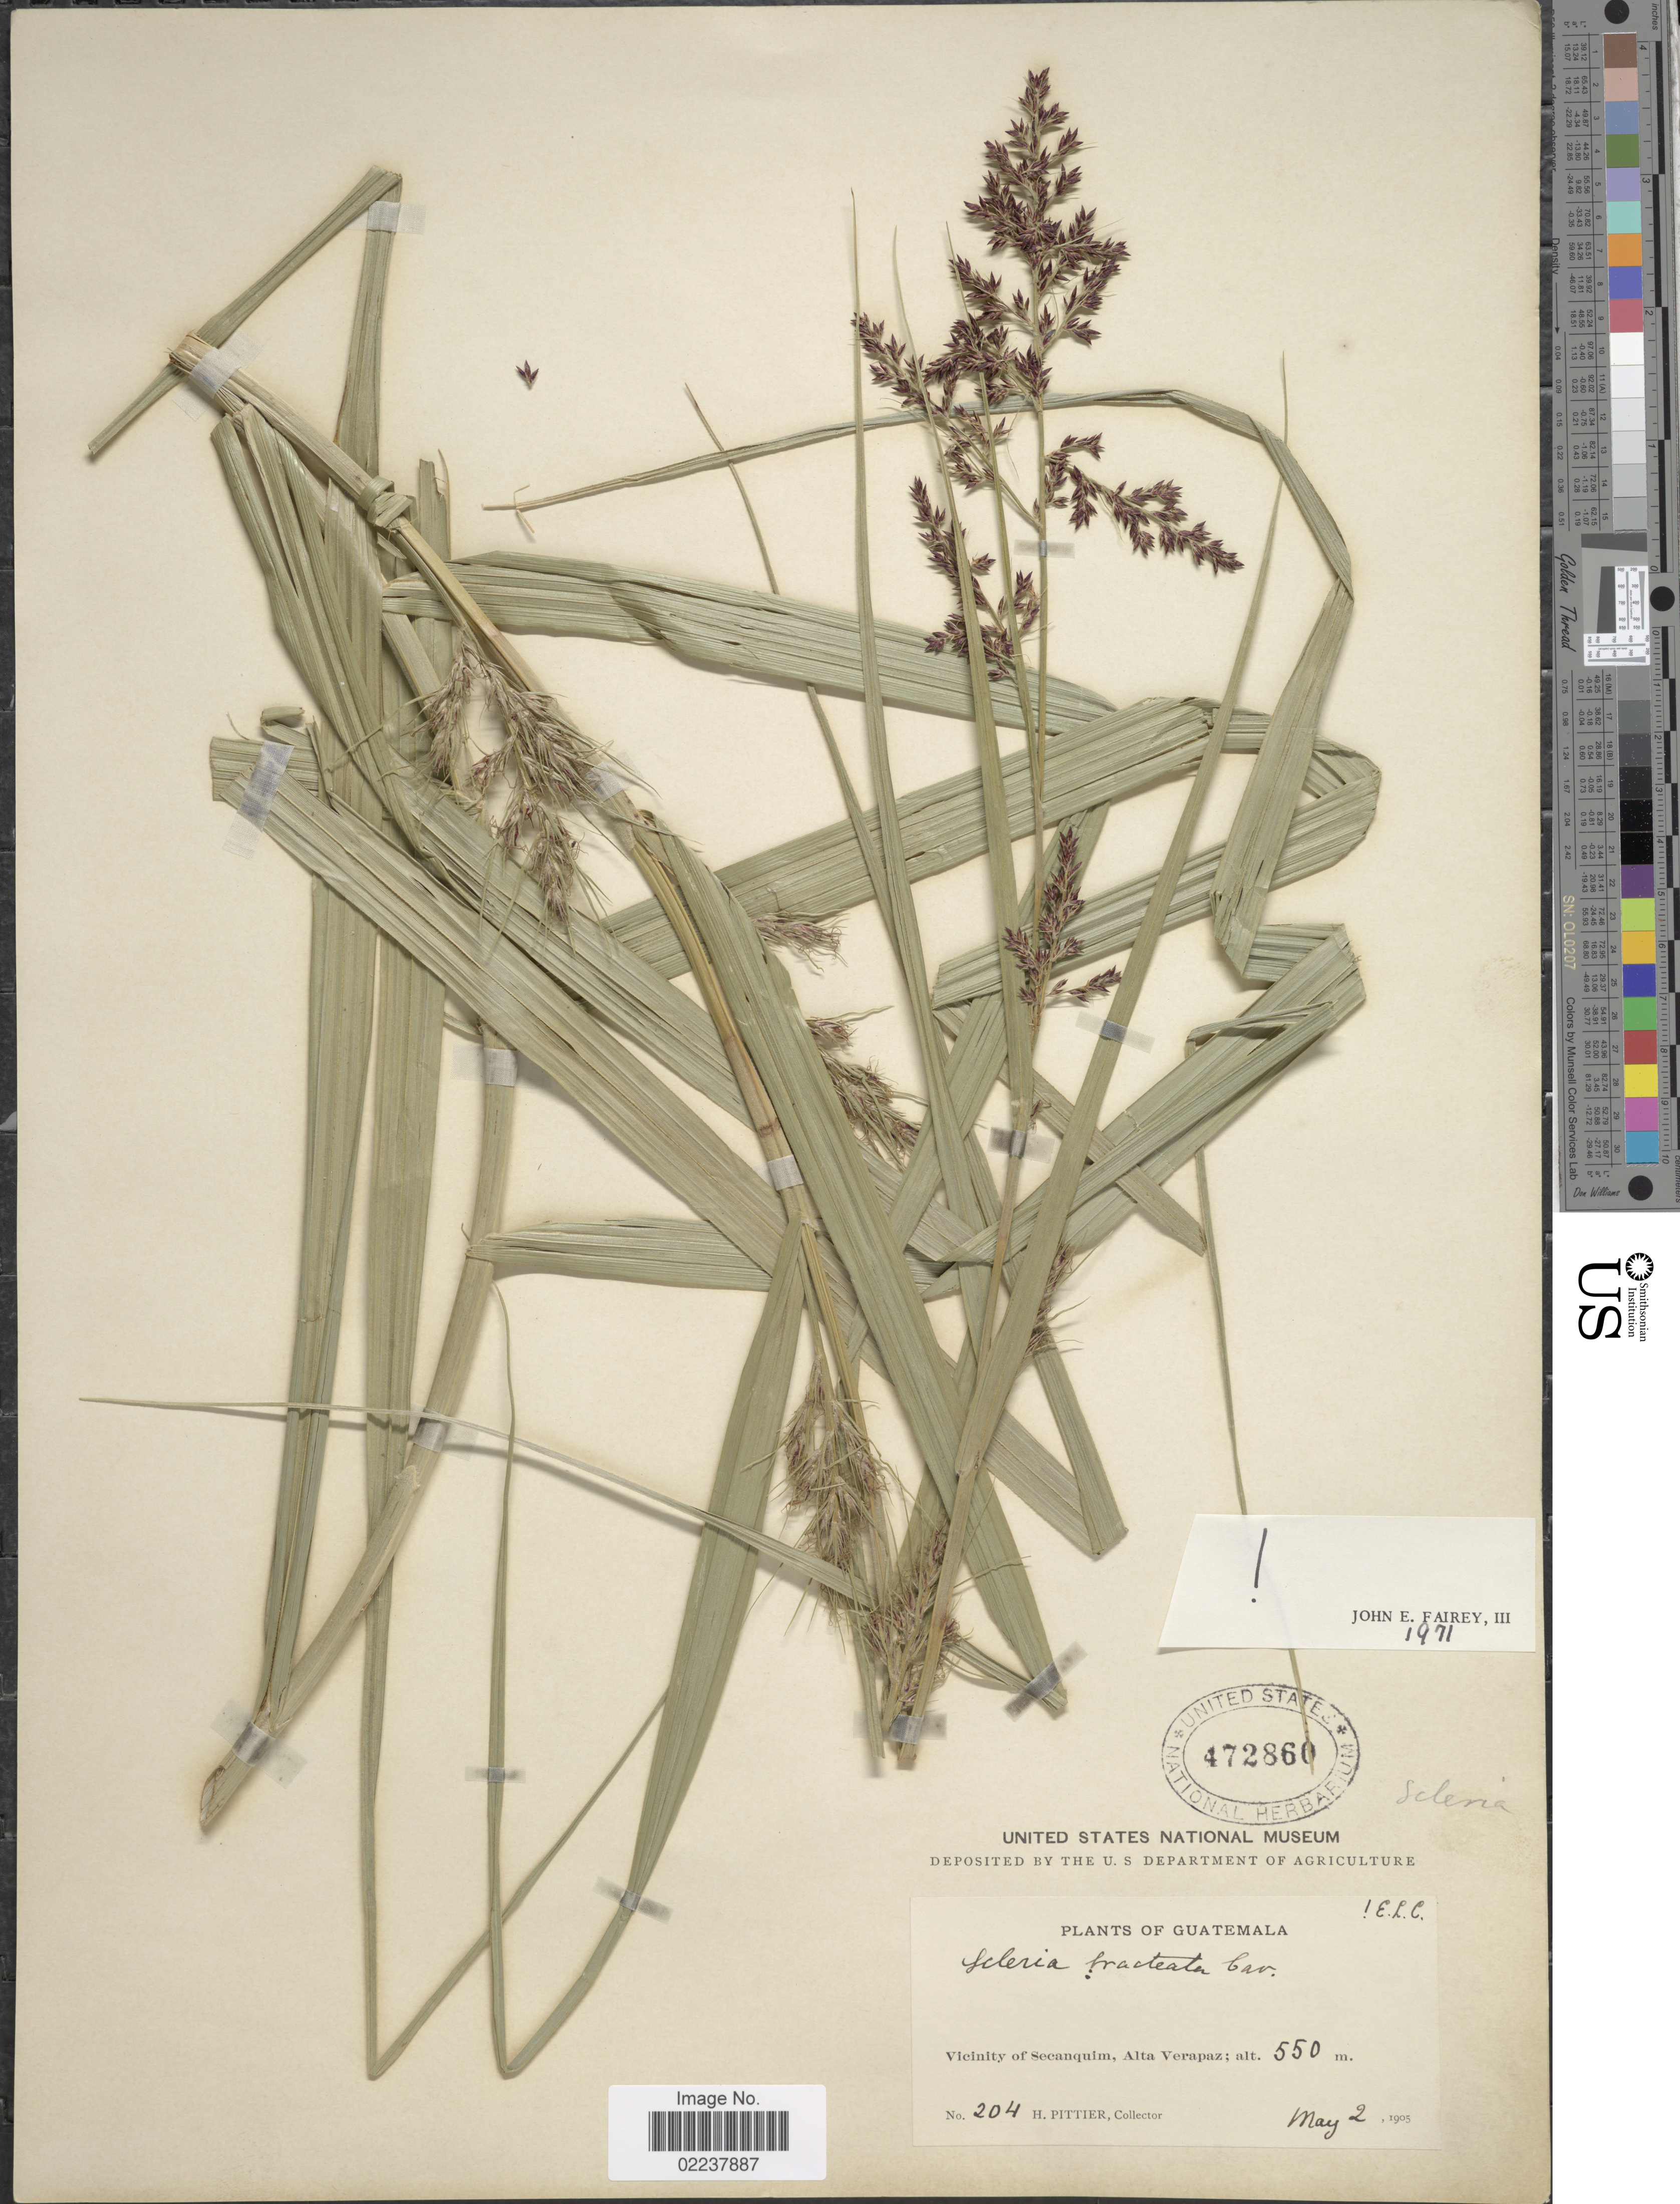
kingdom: Plantae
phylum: Tracheophyta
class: Liliopsida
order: Poales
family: Cyperaceae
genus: Scleria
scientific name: Scleria bracteata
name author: Cav.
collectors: H. F. Pittier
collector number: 204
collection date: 1905-05-02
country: Guatemala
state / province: Alta Verapaz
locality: Vicinity of Secanquim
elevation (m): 550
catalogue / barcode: US 472860